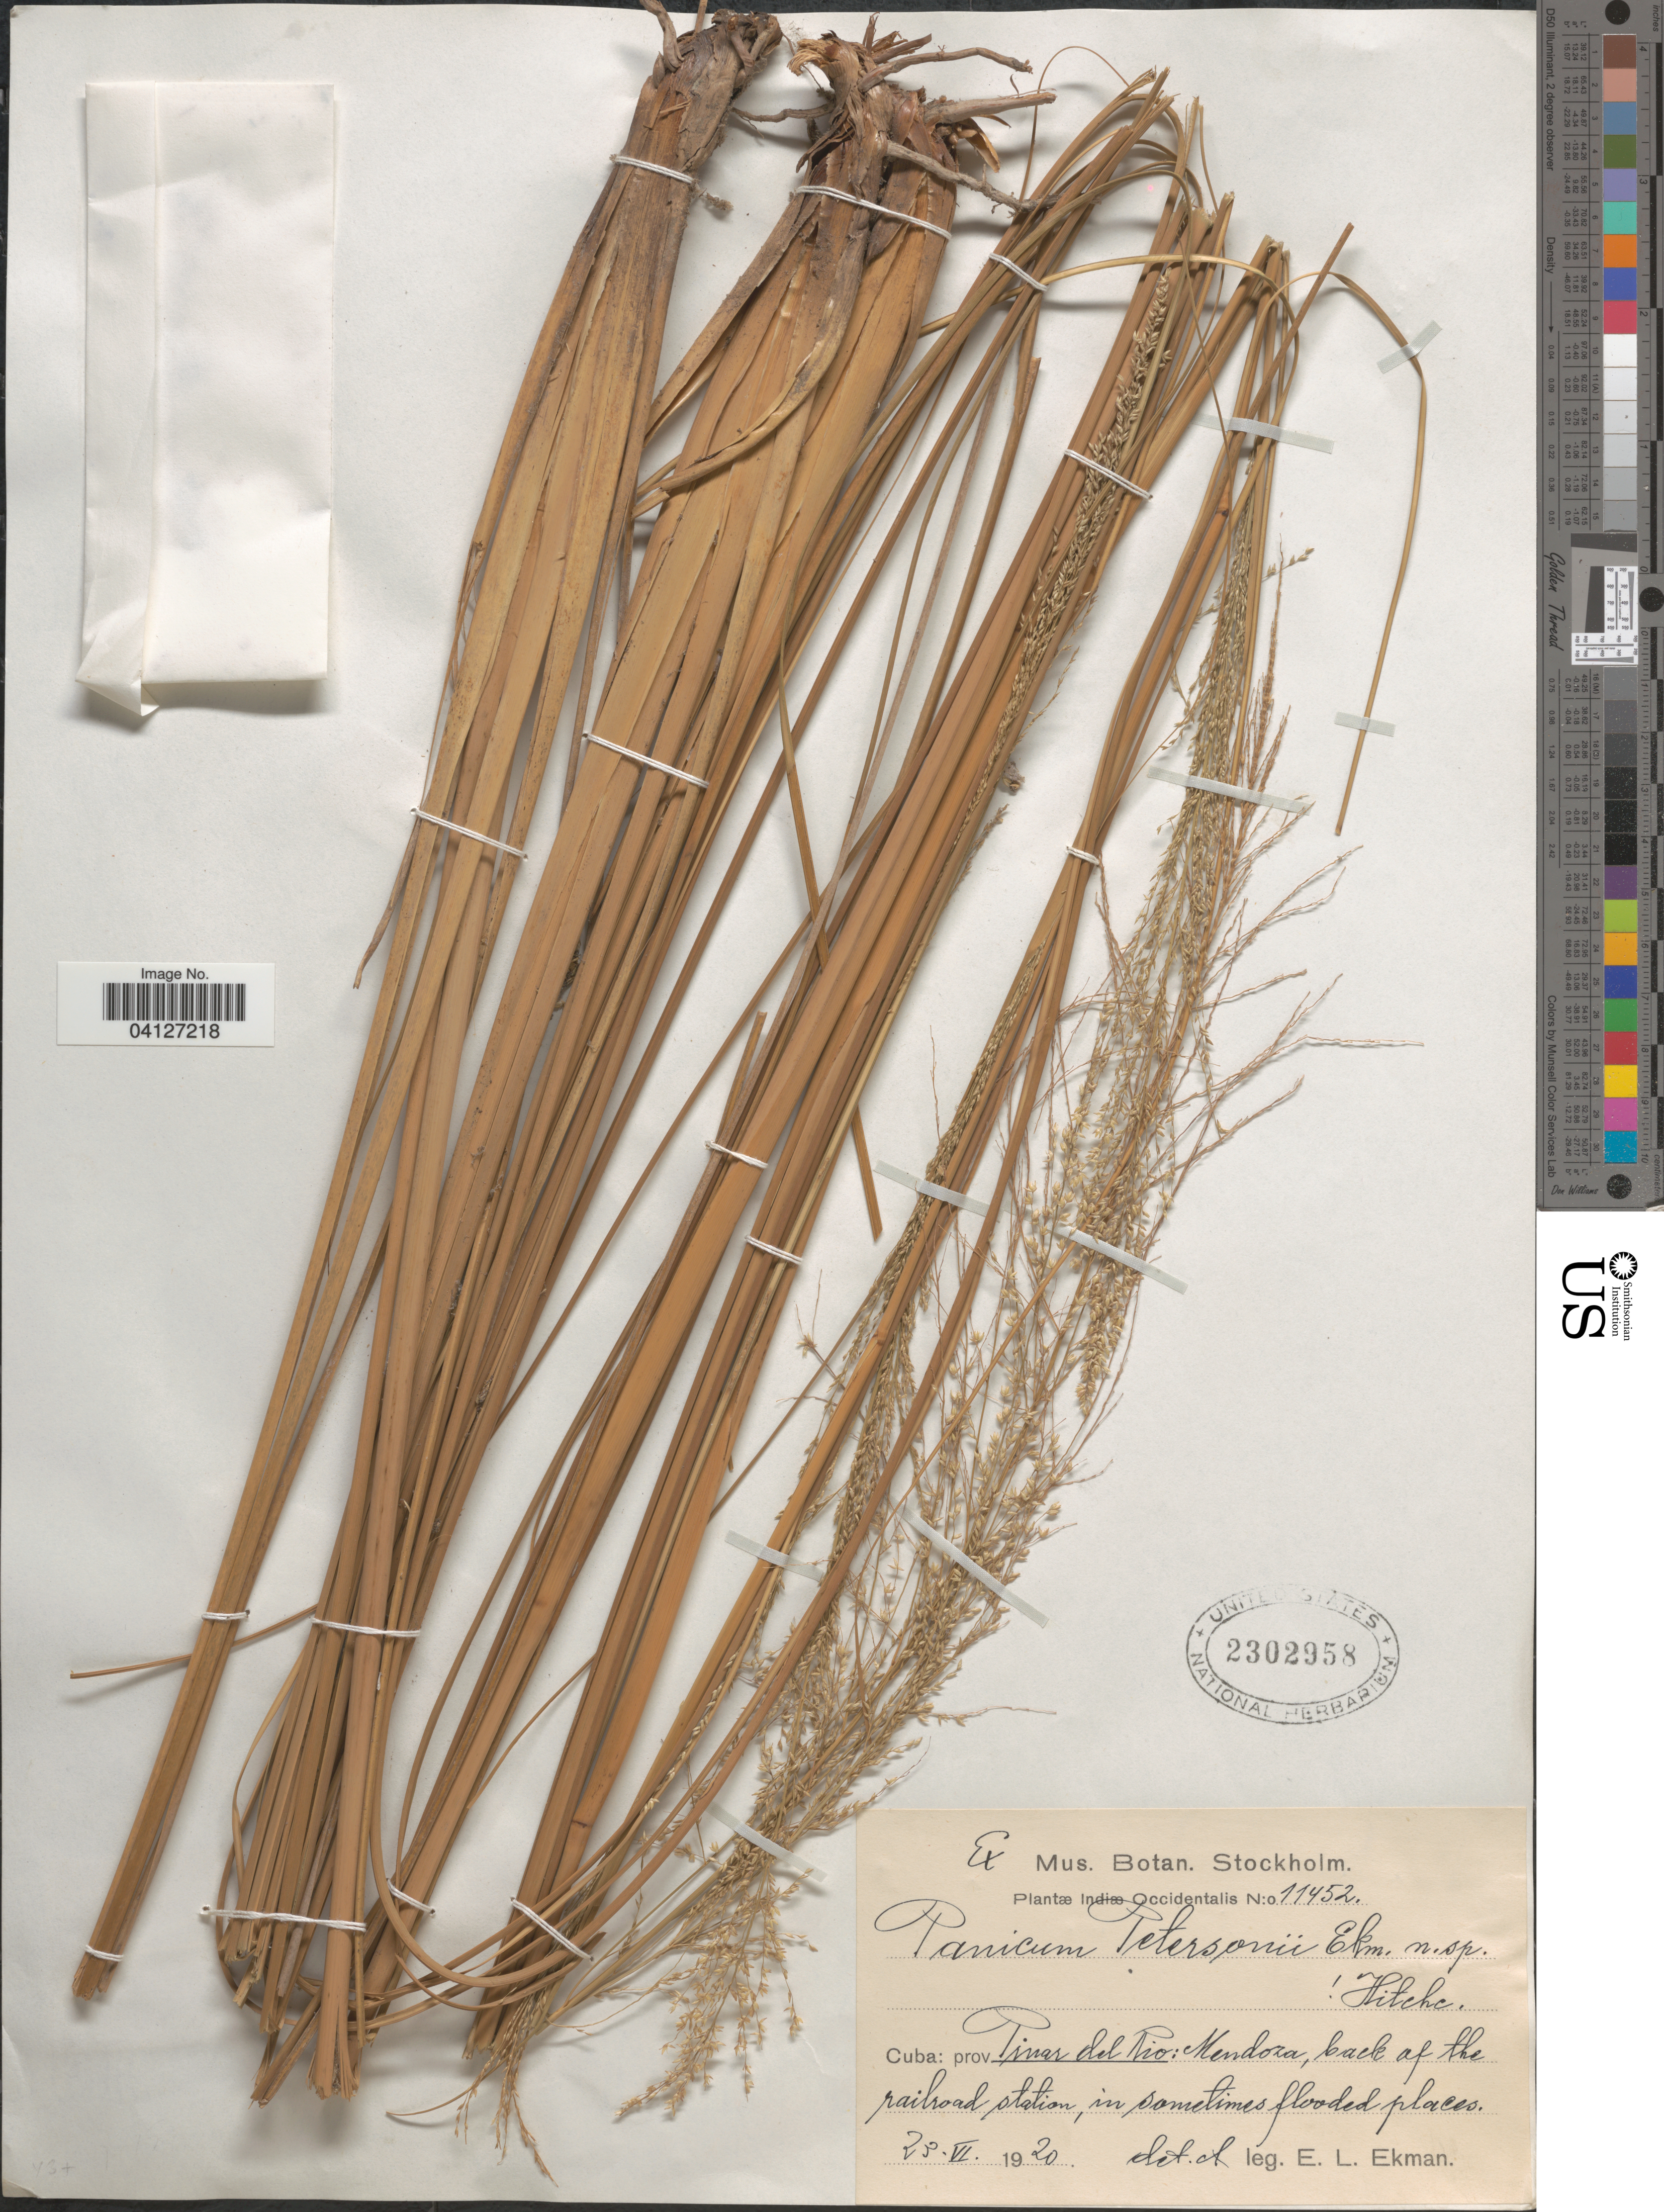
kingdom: Plantae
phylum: Tracheophyta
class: Liliopsida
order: Poales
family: Poaceae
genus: Panicum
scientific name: Panicum petersonii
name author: Hitchc. & Ekman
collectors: E. L. Ekman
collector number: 11452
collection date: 1920-06-23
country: Cuba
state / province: Pinar del Río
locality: Indiæ Occidentalis. Mendoza, back of the railroad station.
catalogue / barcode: US 2302958